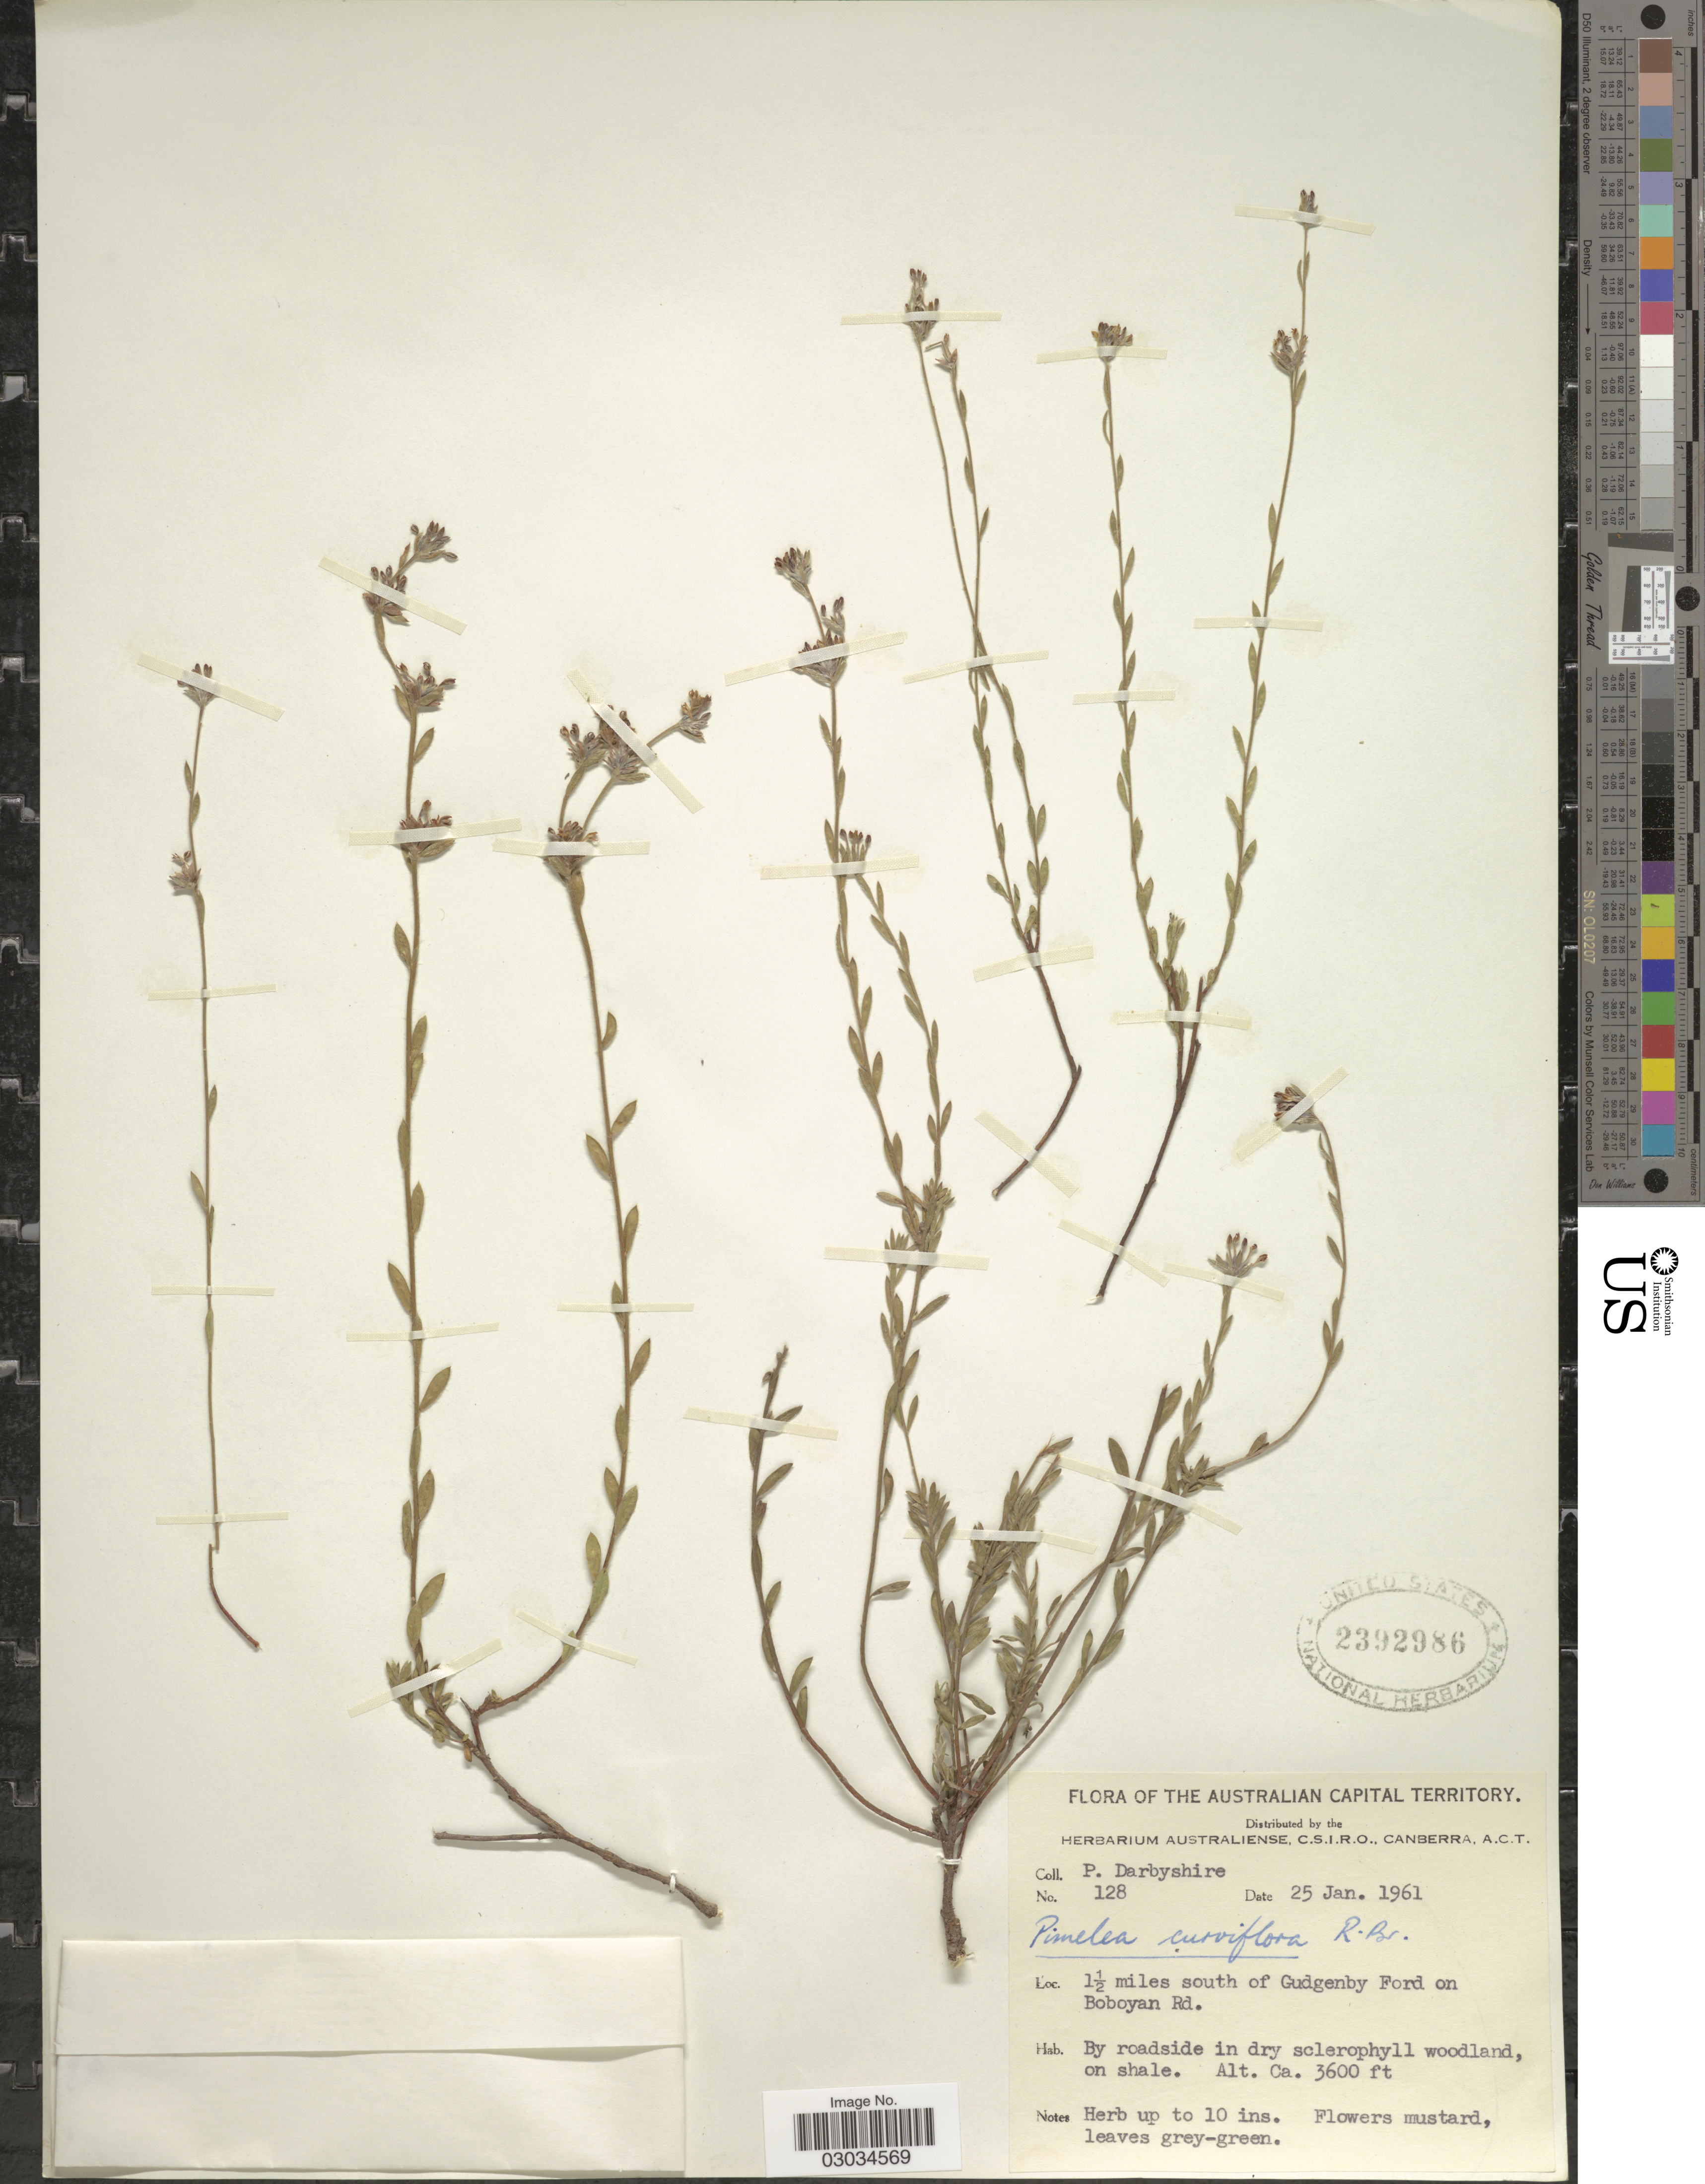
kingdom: Plantae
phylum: Tracheophyta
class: Magnoliopsida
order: Malvales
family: Thymelaeaceae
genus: Pimelea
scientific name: Pimelea curviflora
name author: R. Br.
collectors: P. Darbyshire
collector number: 128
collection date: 1961-01-25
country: Australia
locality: The Australian Capital Territory. 1½ miles south of Gudgenby Ford on Boboyan Rd.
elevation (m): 1097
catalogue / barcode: US 2392986